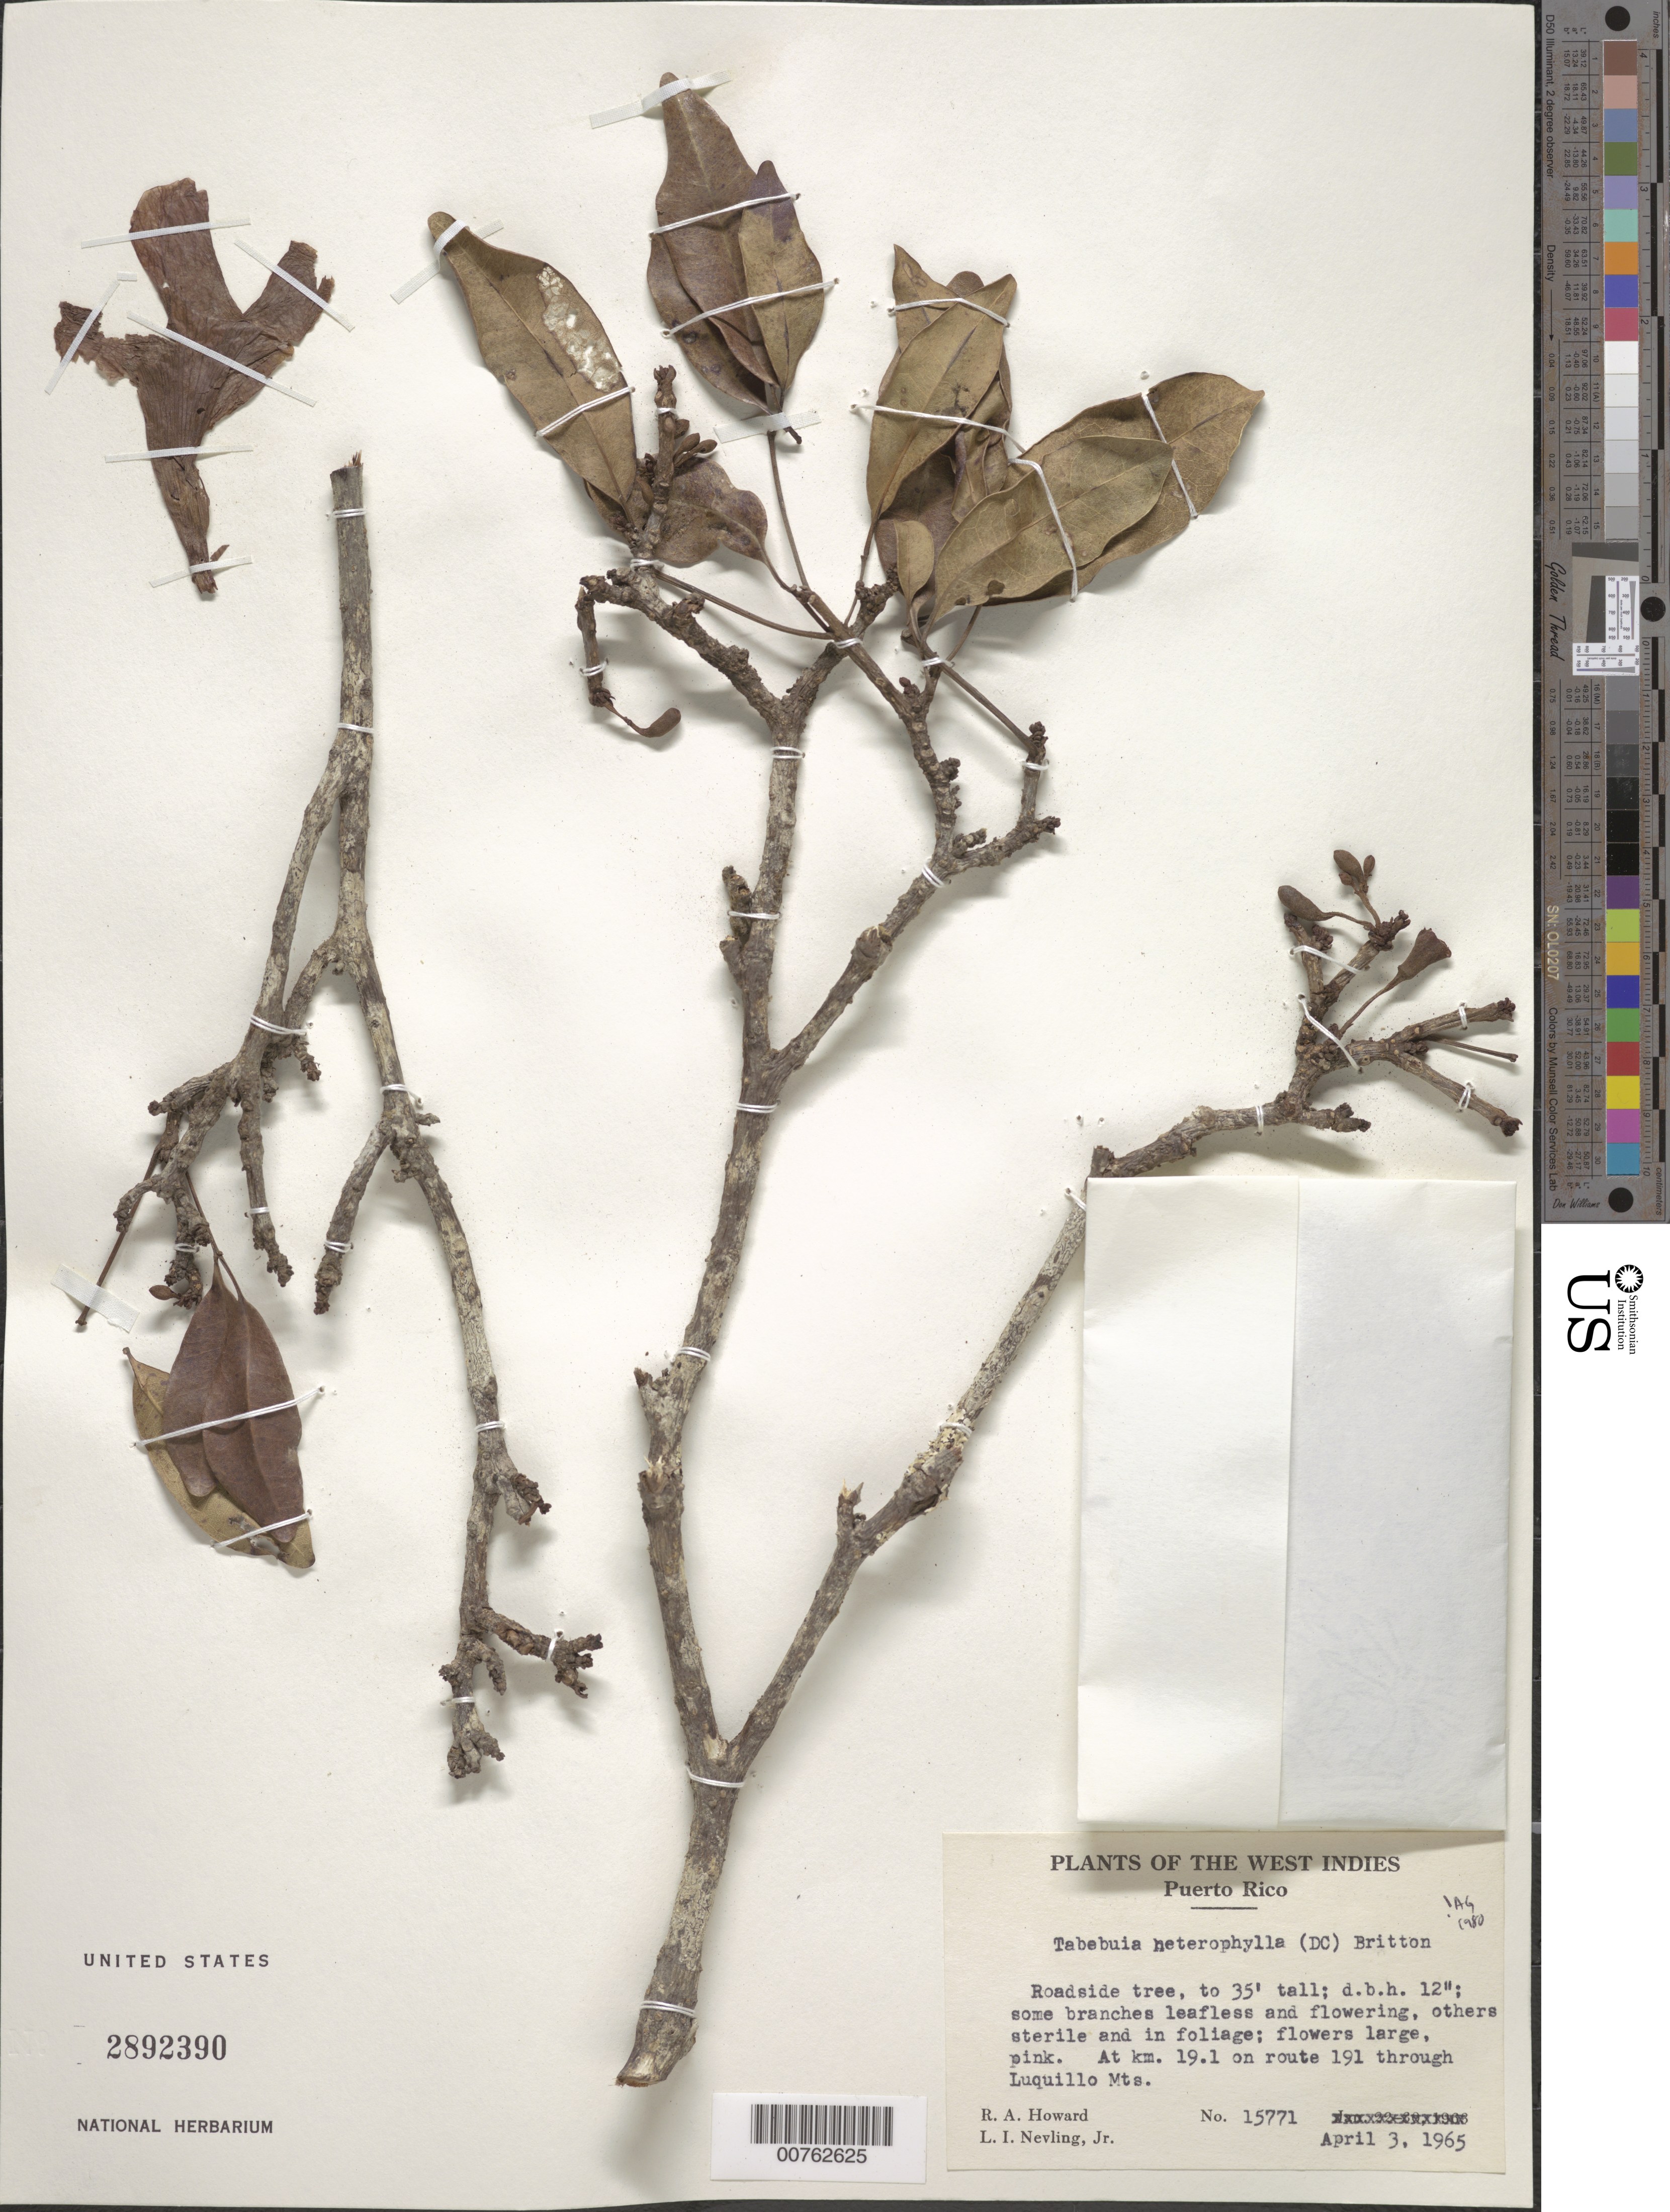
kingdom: Plantae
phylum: Tracheophyta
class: Magnoliopsida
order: Lamiales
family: Bignoniaceae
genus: Tabebuia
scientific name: Tabebuia heterophylla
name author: (DC.) Britton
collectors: R. A. Howard & L. Nevling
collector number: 15771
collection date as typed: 03 Apr 1965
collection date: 1965-04-03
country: Puerto Rico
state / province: Luquillo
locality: At km 19.1 on route 191 through Luquillo Mts.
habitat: Roadside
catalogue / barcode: US 2892390